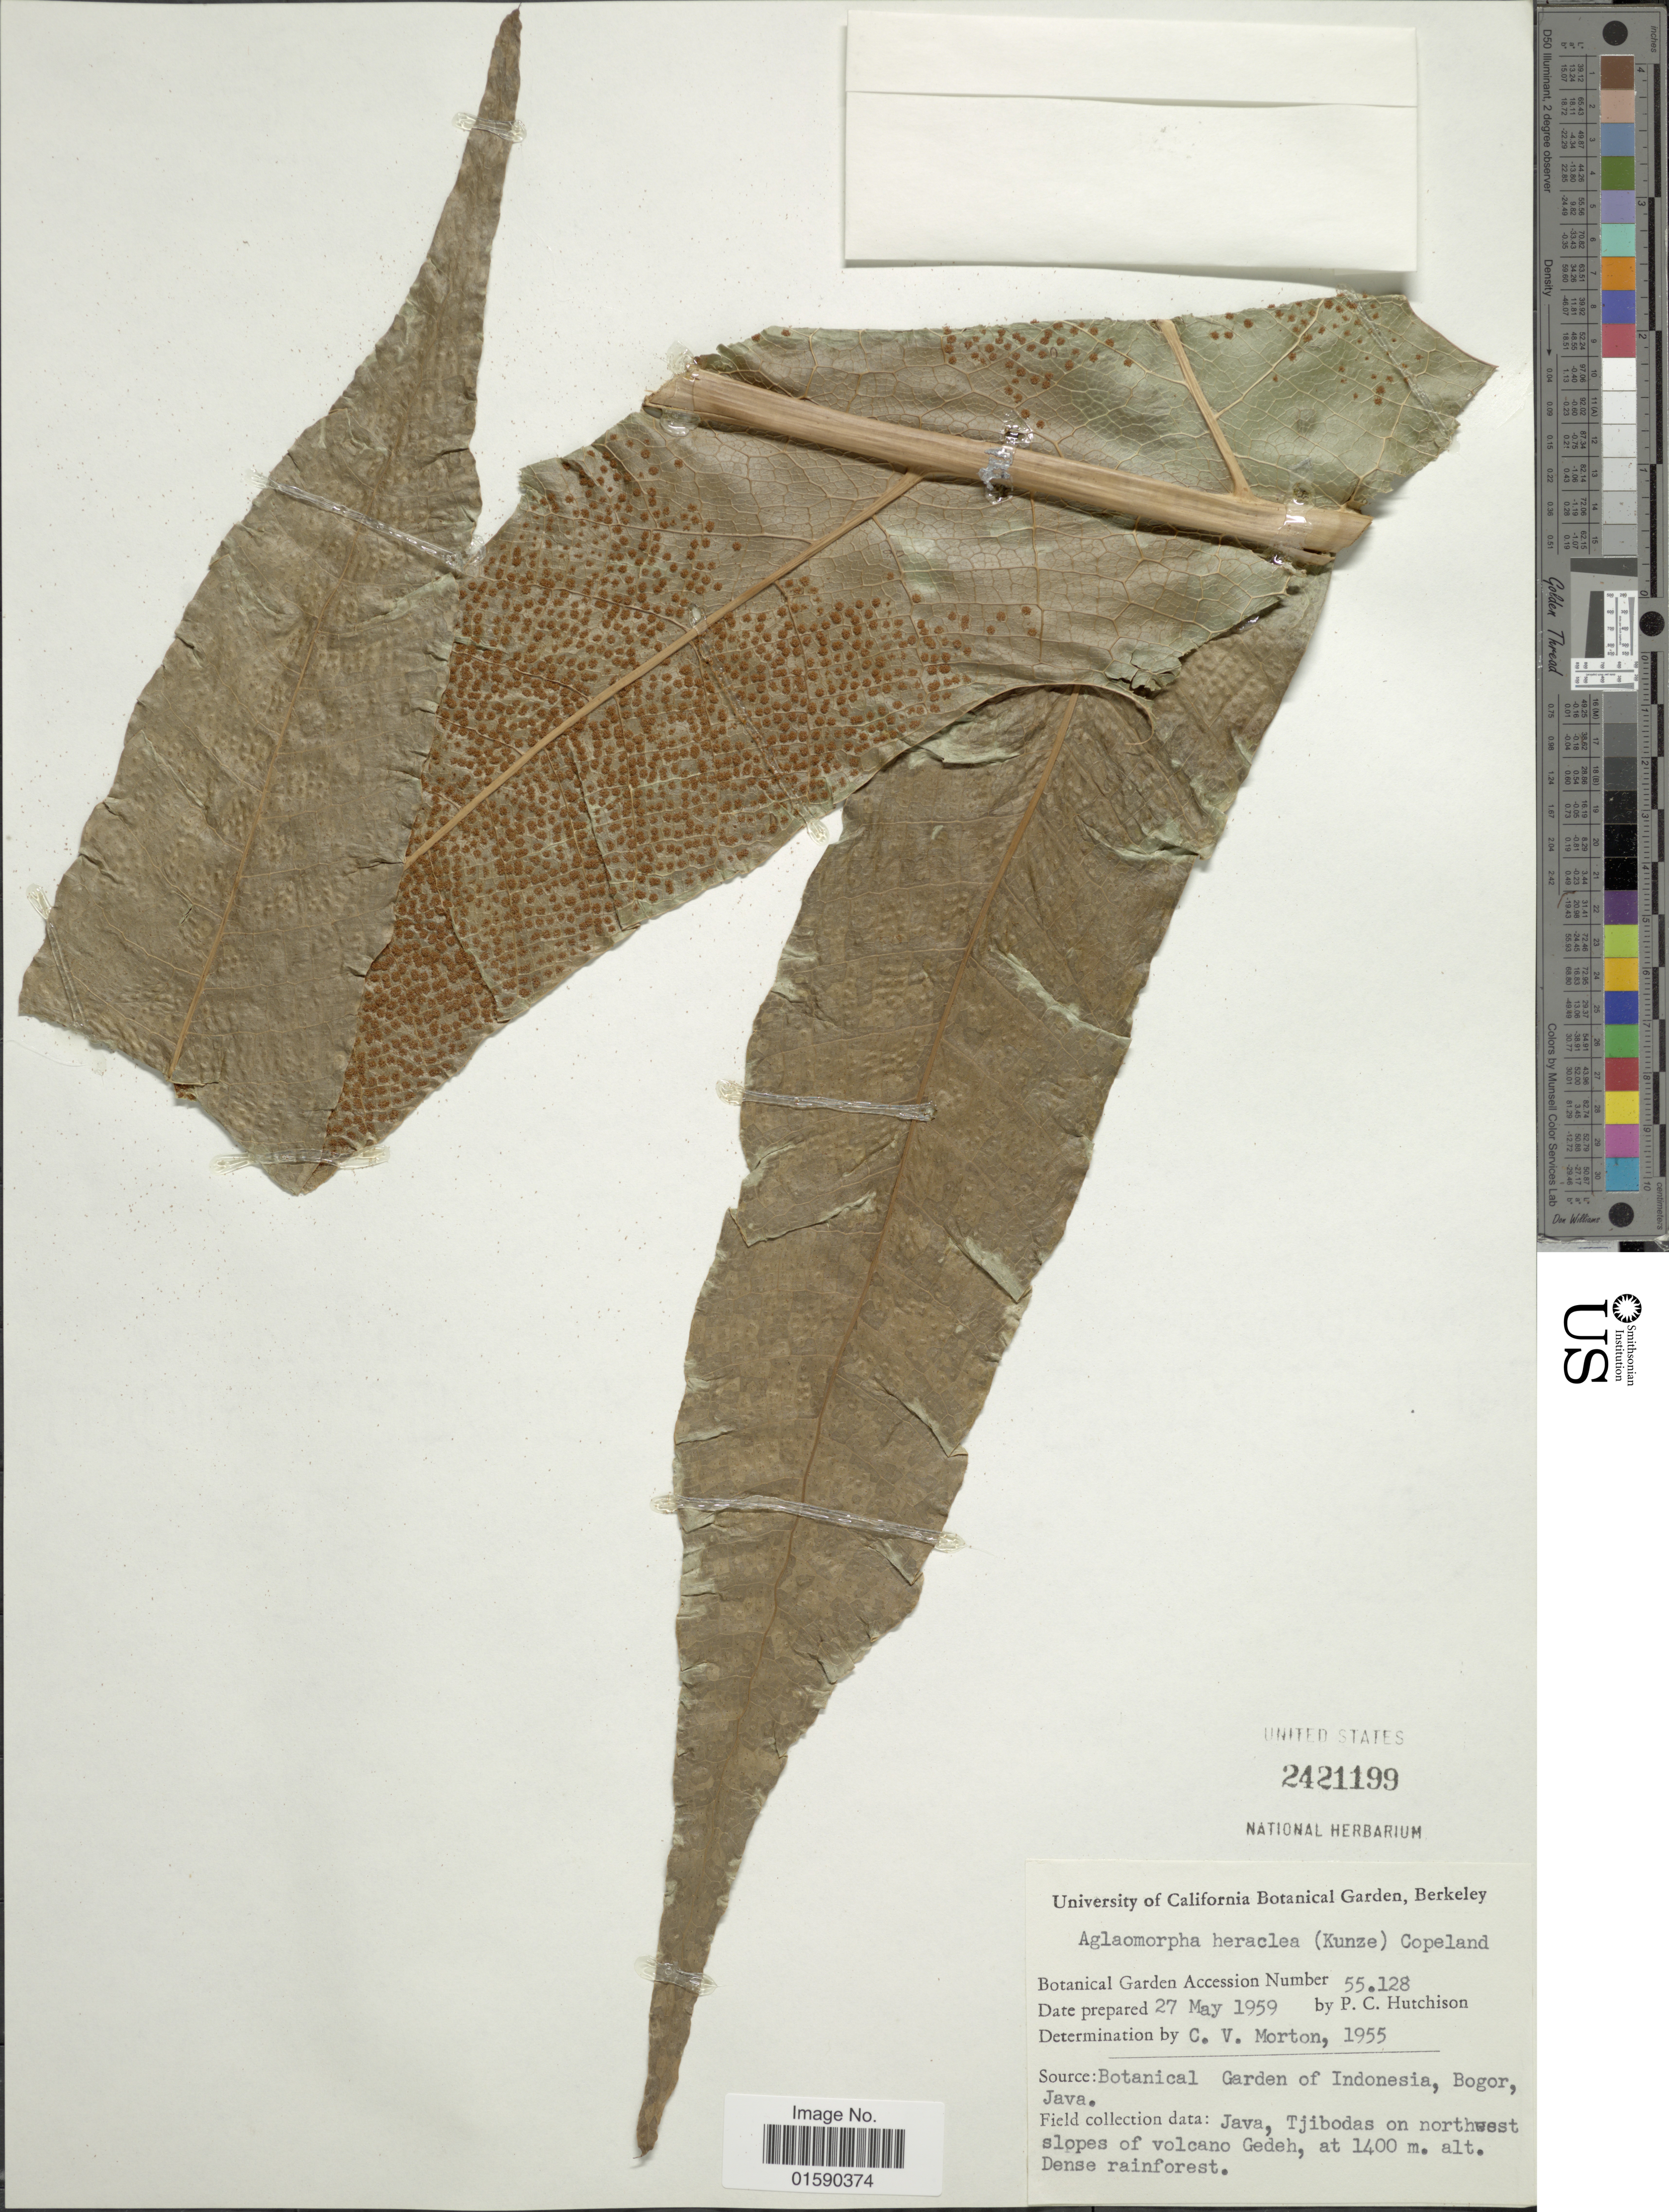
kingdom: Plantae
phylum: Tracheophyta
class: Polypodiopsida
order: Polypodiales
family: Polypodiaceae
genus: Aglaomorpha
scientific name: Aglaomorpha heraclea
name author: (Kunze) Copel.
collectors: P. C. Hutchison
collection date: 1959-05-27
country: United States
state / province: California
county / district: Alameda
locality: University of California Botanical Garden, Berkeley.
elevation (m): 1400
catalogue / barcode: US 2421199